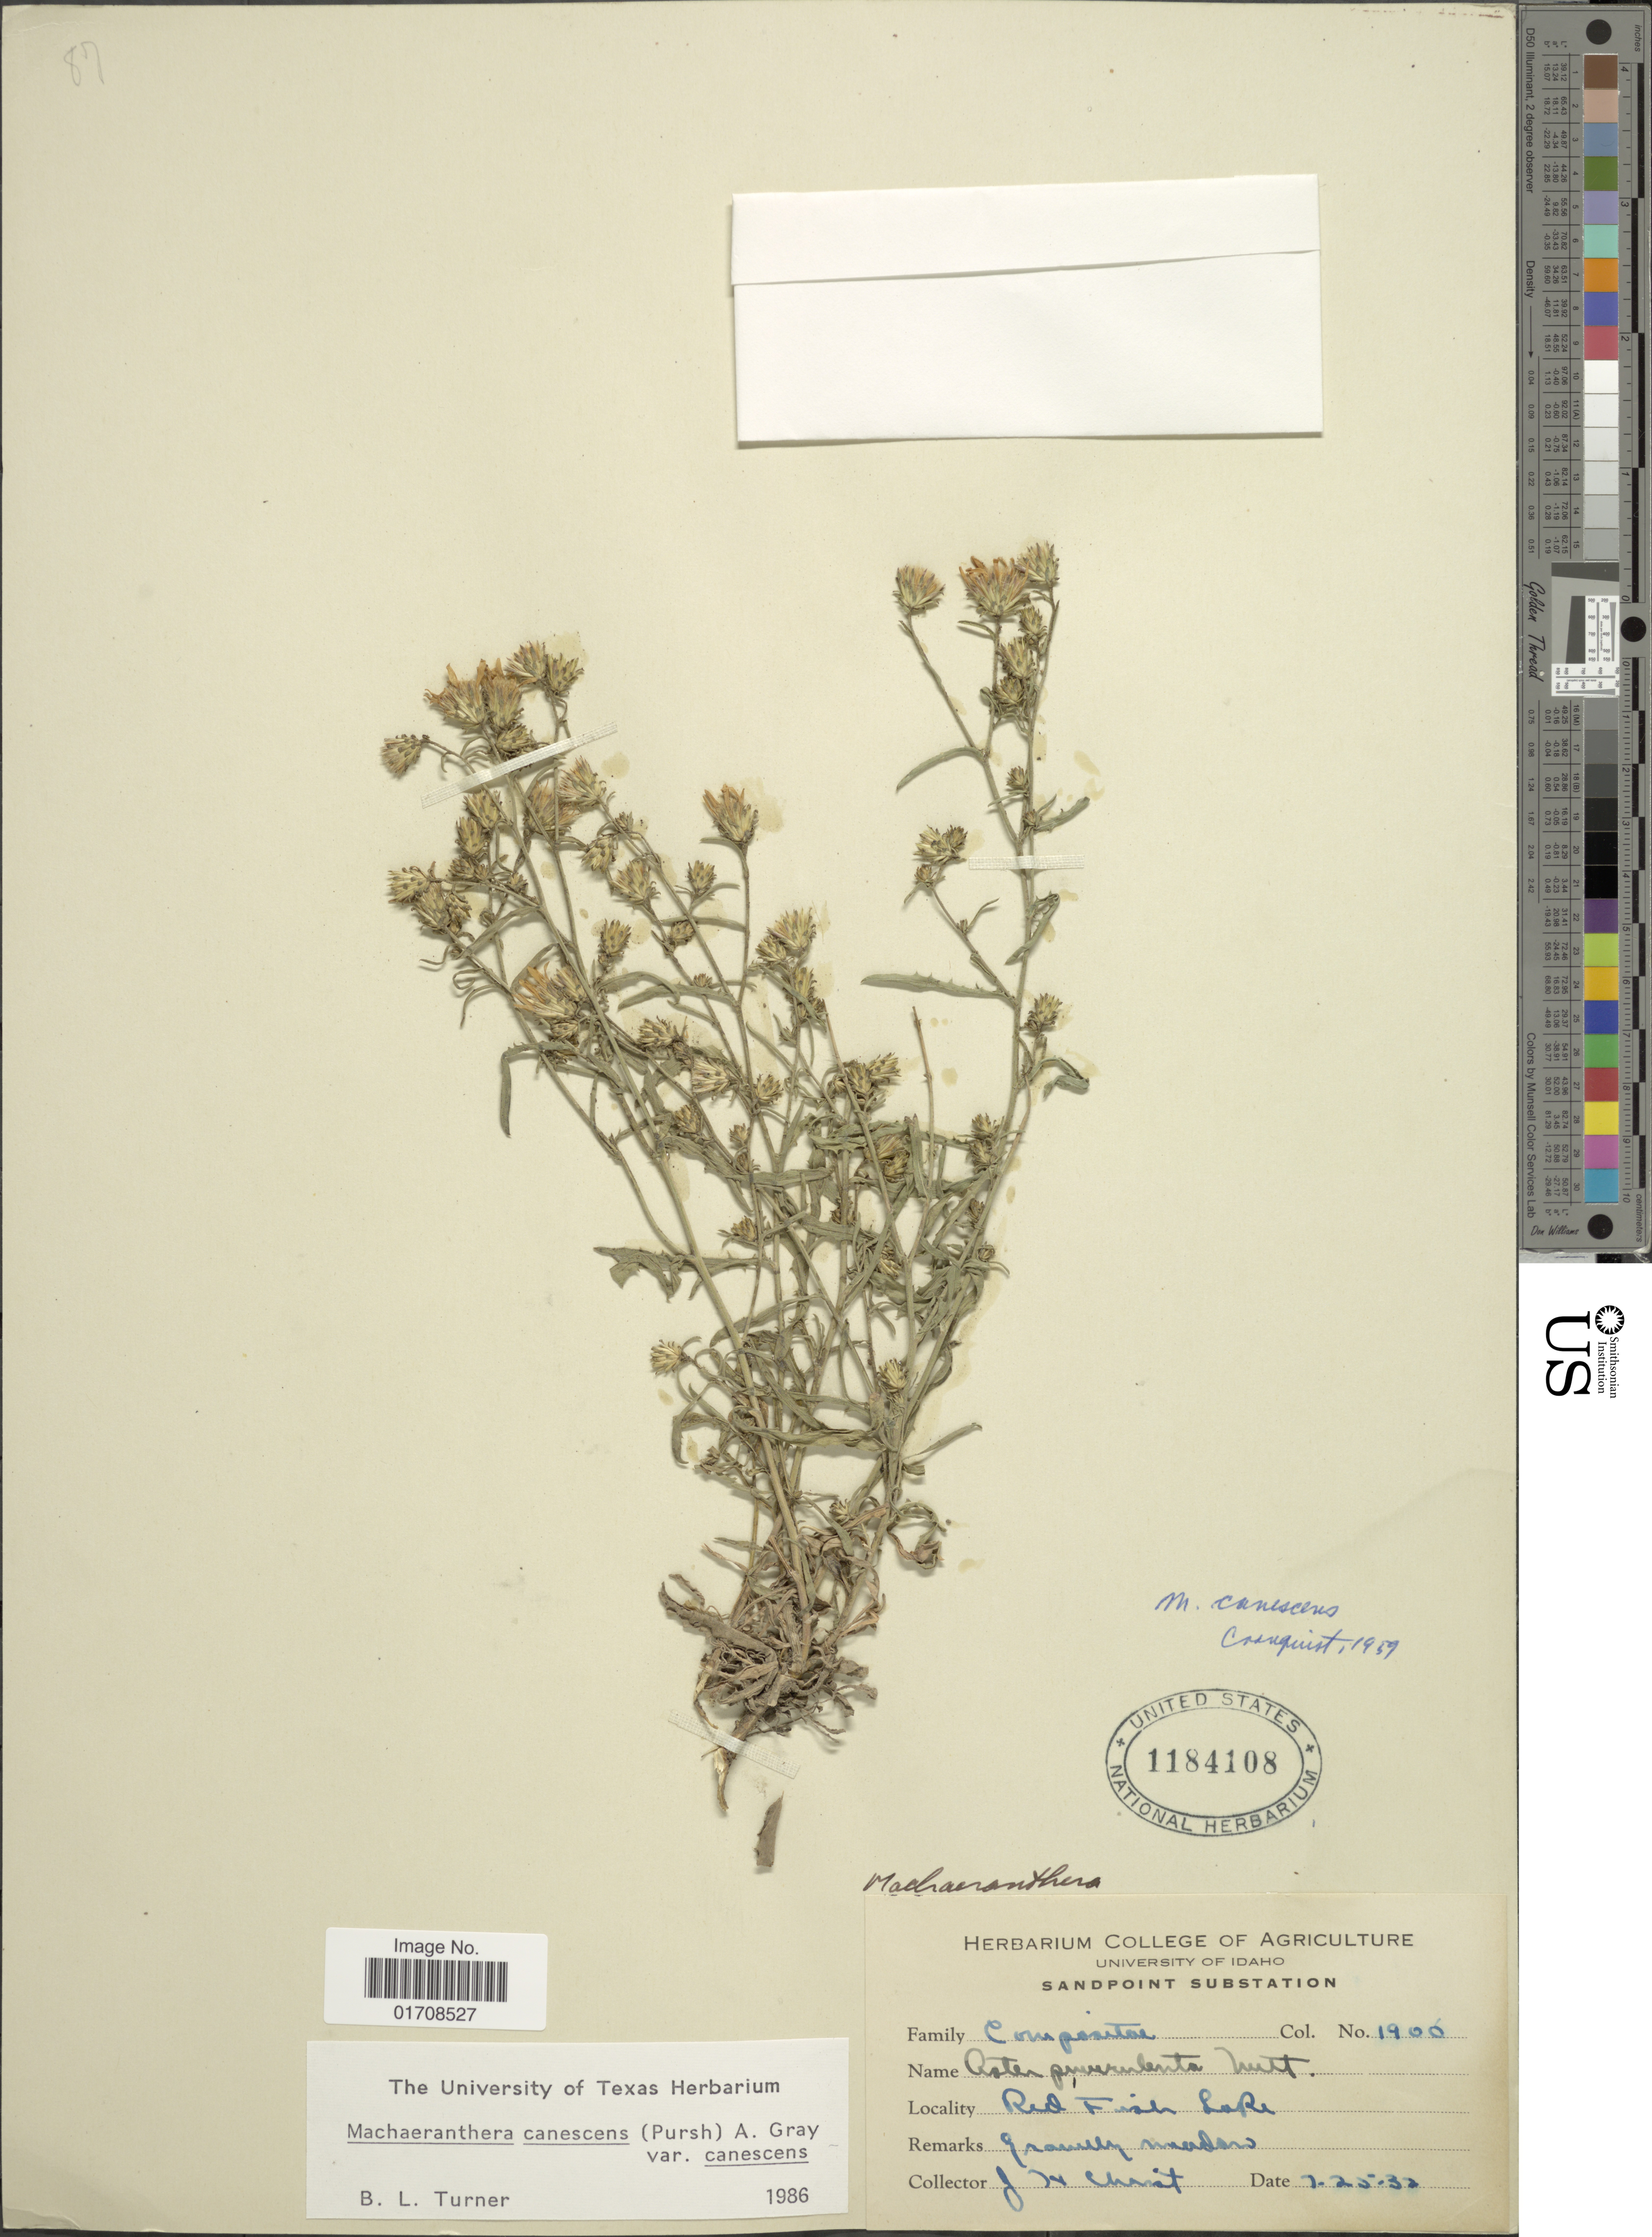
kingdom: Plantae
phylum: Tracheophyta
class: Magnoliopsida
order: Asterales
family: Asteraceae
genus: Machaeranthera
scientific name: Machaeranthera canescens var. canescens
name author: (Pursh) A. Gray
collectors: J. H. Christ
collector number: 1906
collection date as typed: Transcribed d/m/y: 25/7/32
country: United States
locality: Red Fish Lake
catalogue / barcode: US 1184108